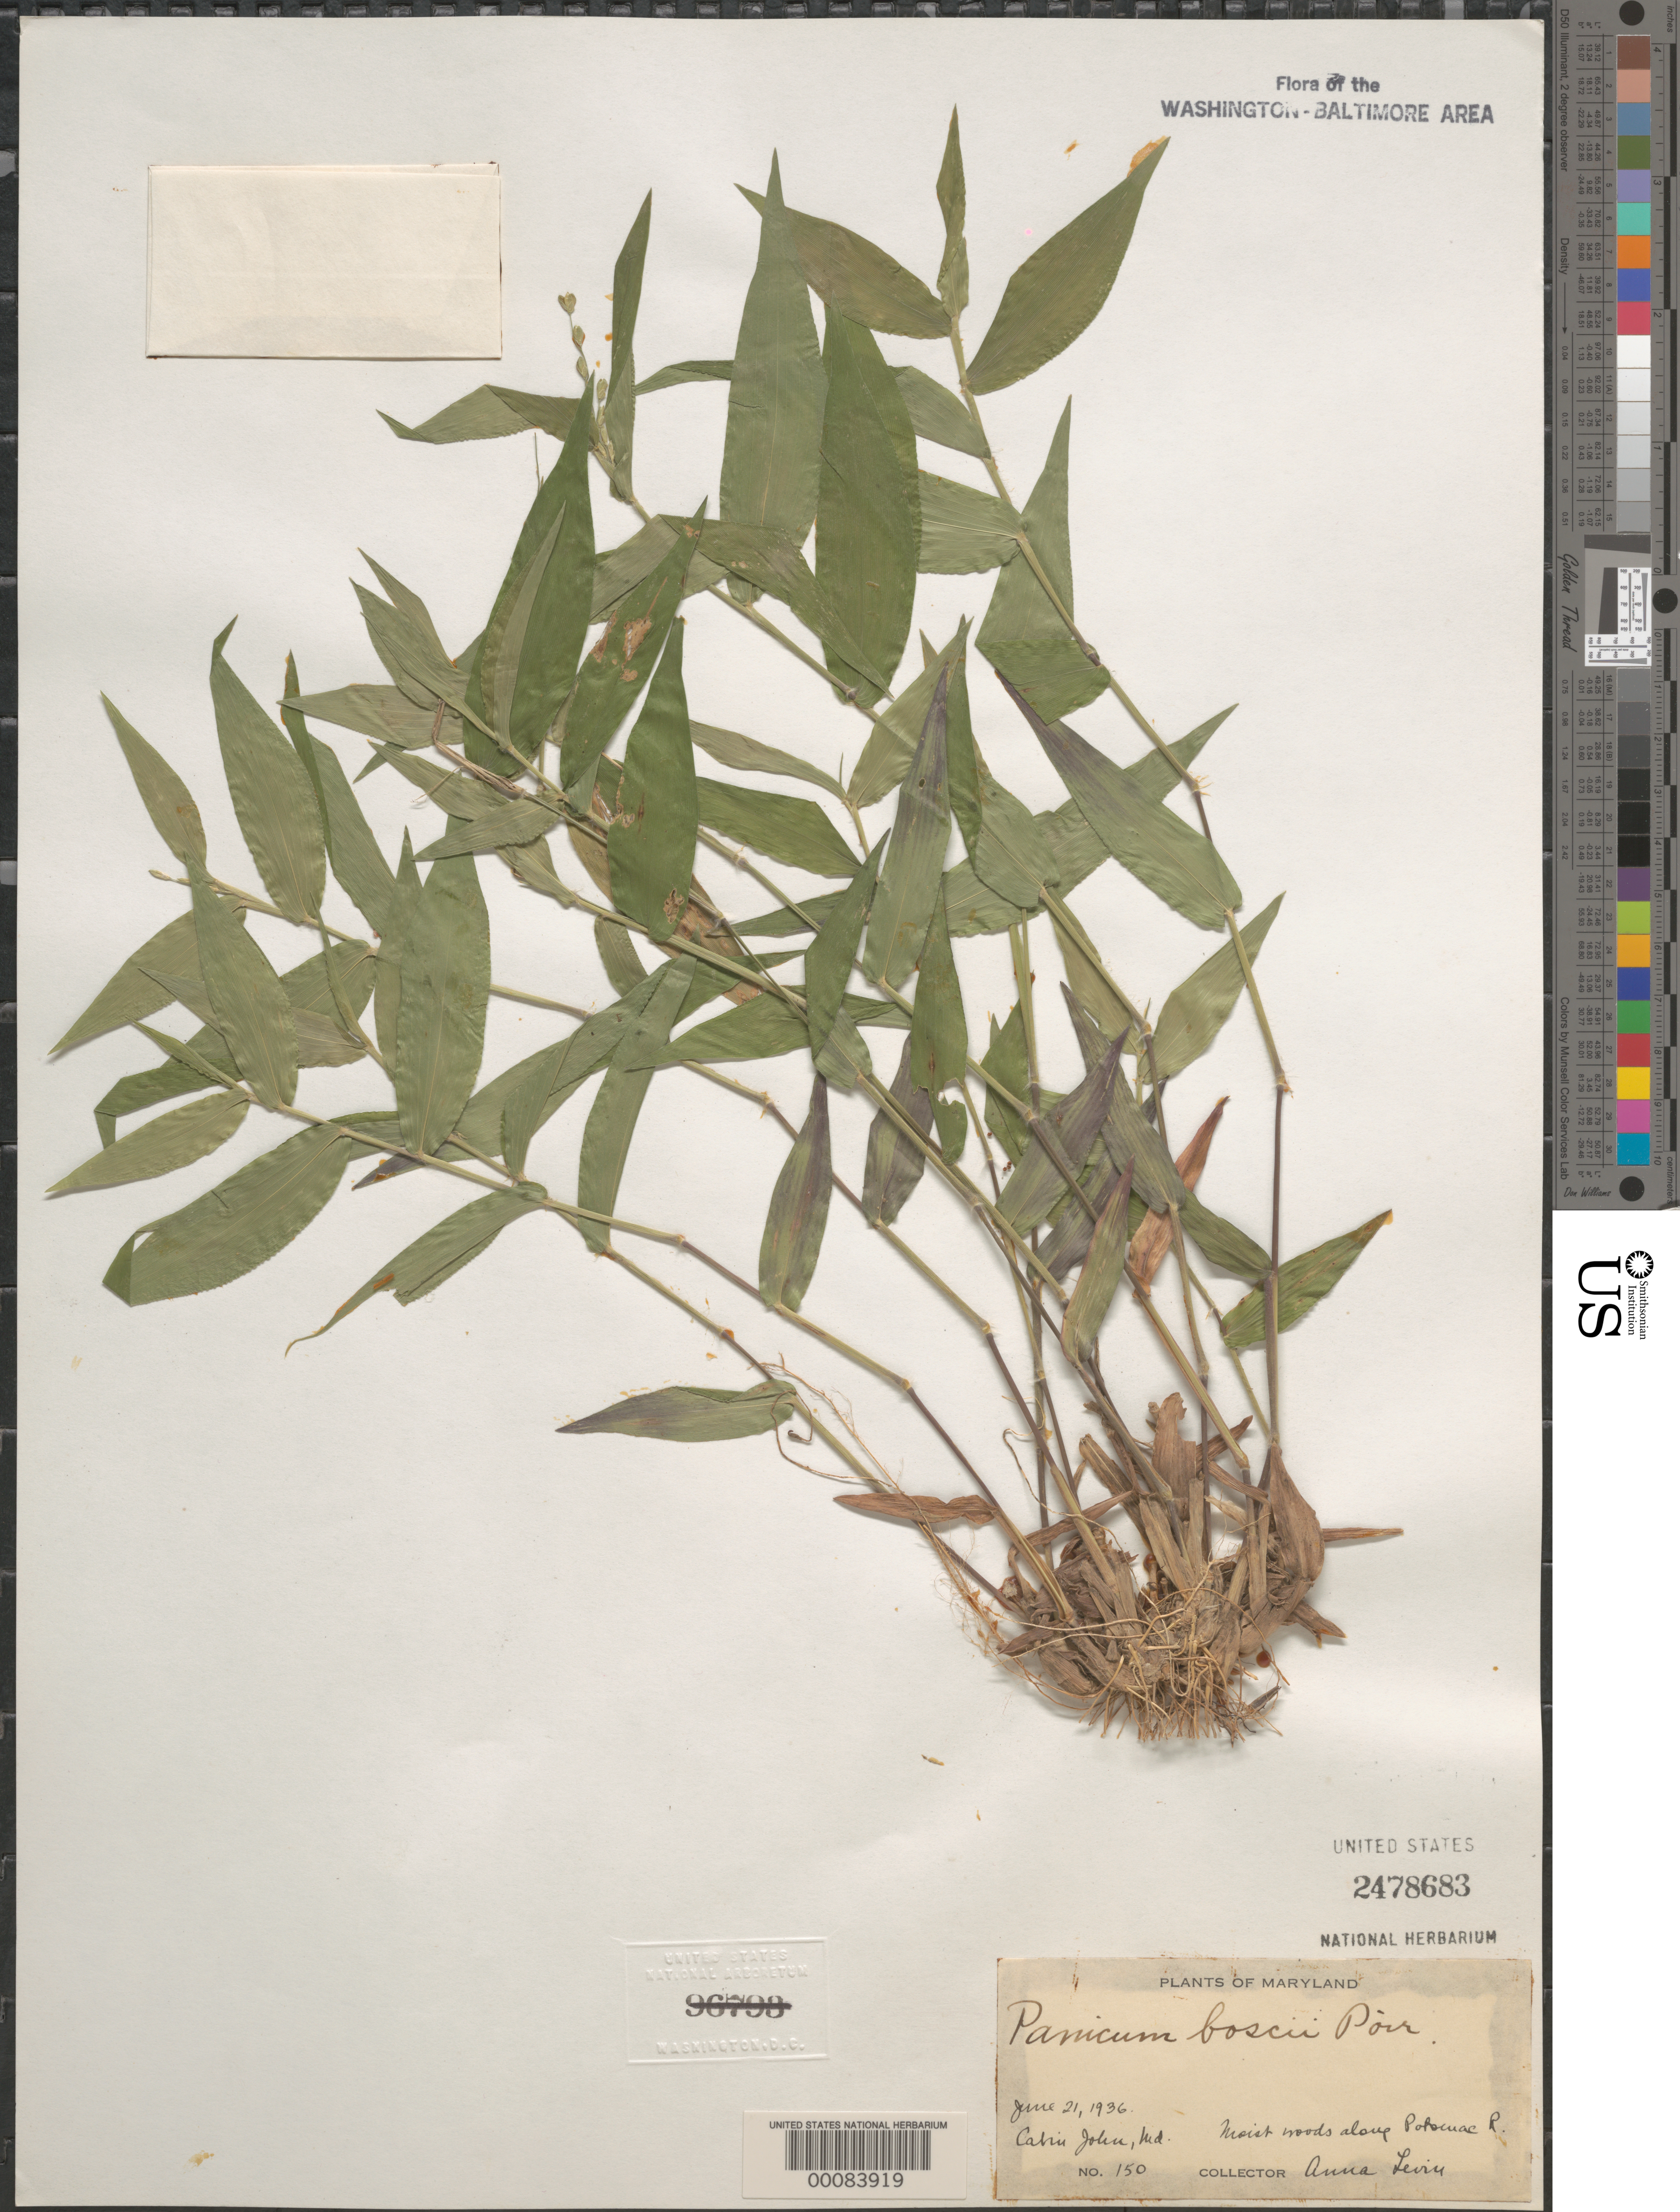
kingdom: Plantae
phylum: Tracheophyta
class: Liliopsida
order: Poales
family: Poaceae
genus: Dichanthelium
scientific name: Dichanthelium boscii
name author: (Poir.) Gould & C.A. Clark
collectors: A. Levin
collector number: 150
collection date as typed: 21 Jun 1936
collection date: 1936-06-21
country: United States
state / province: Maryland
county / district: Montgomery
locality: Cabin John C. & O. Canal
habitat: Moist woods along river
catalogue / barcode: US 2478683